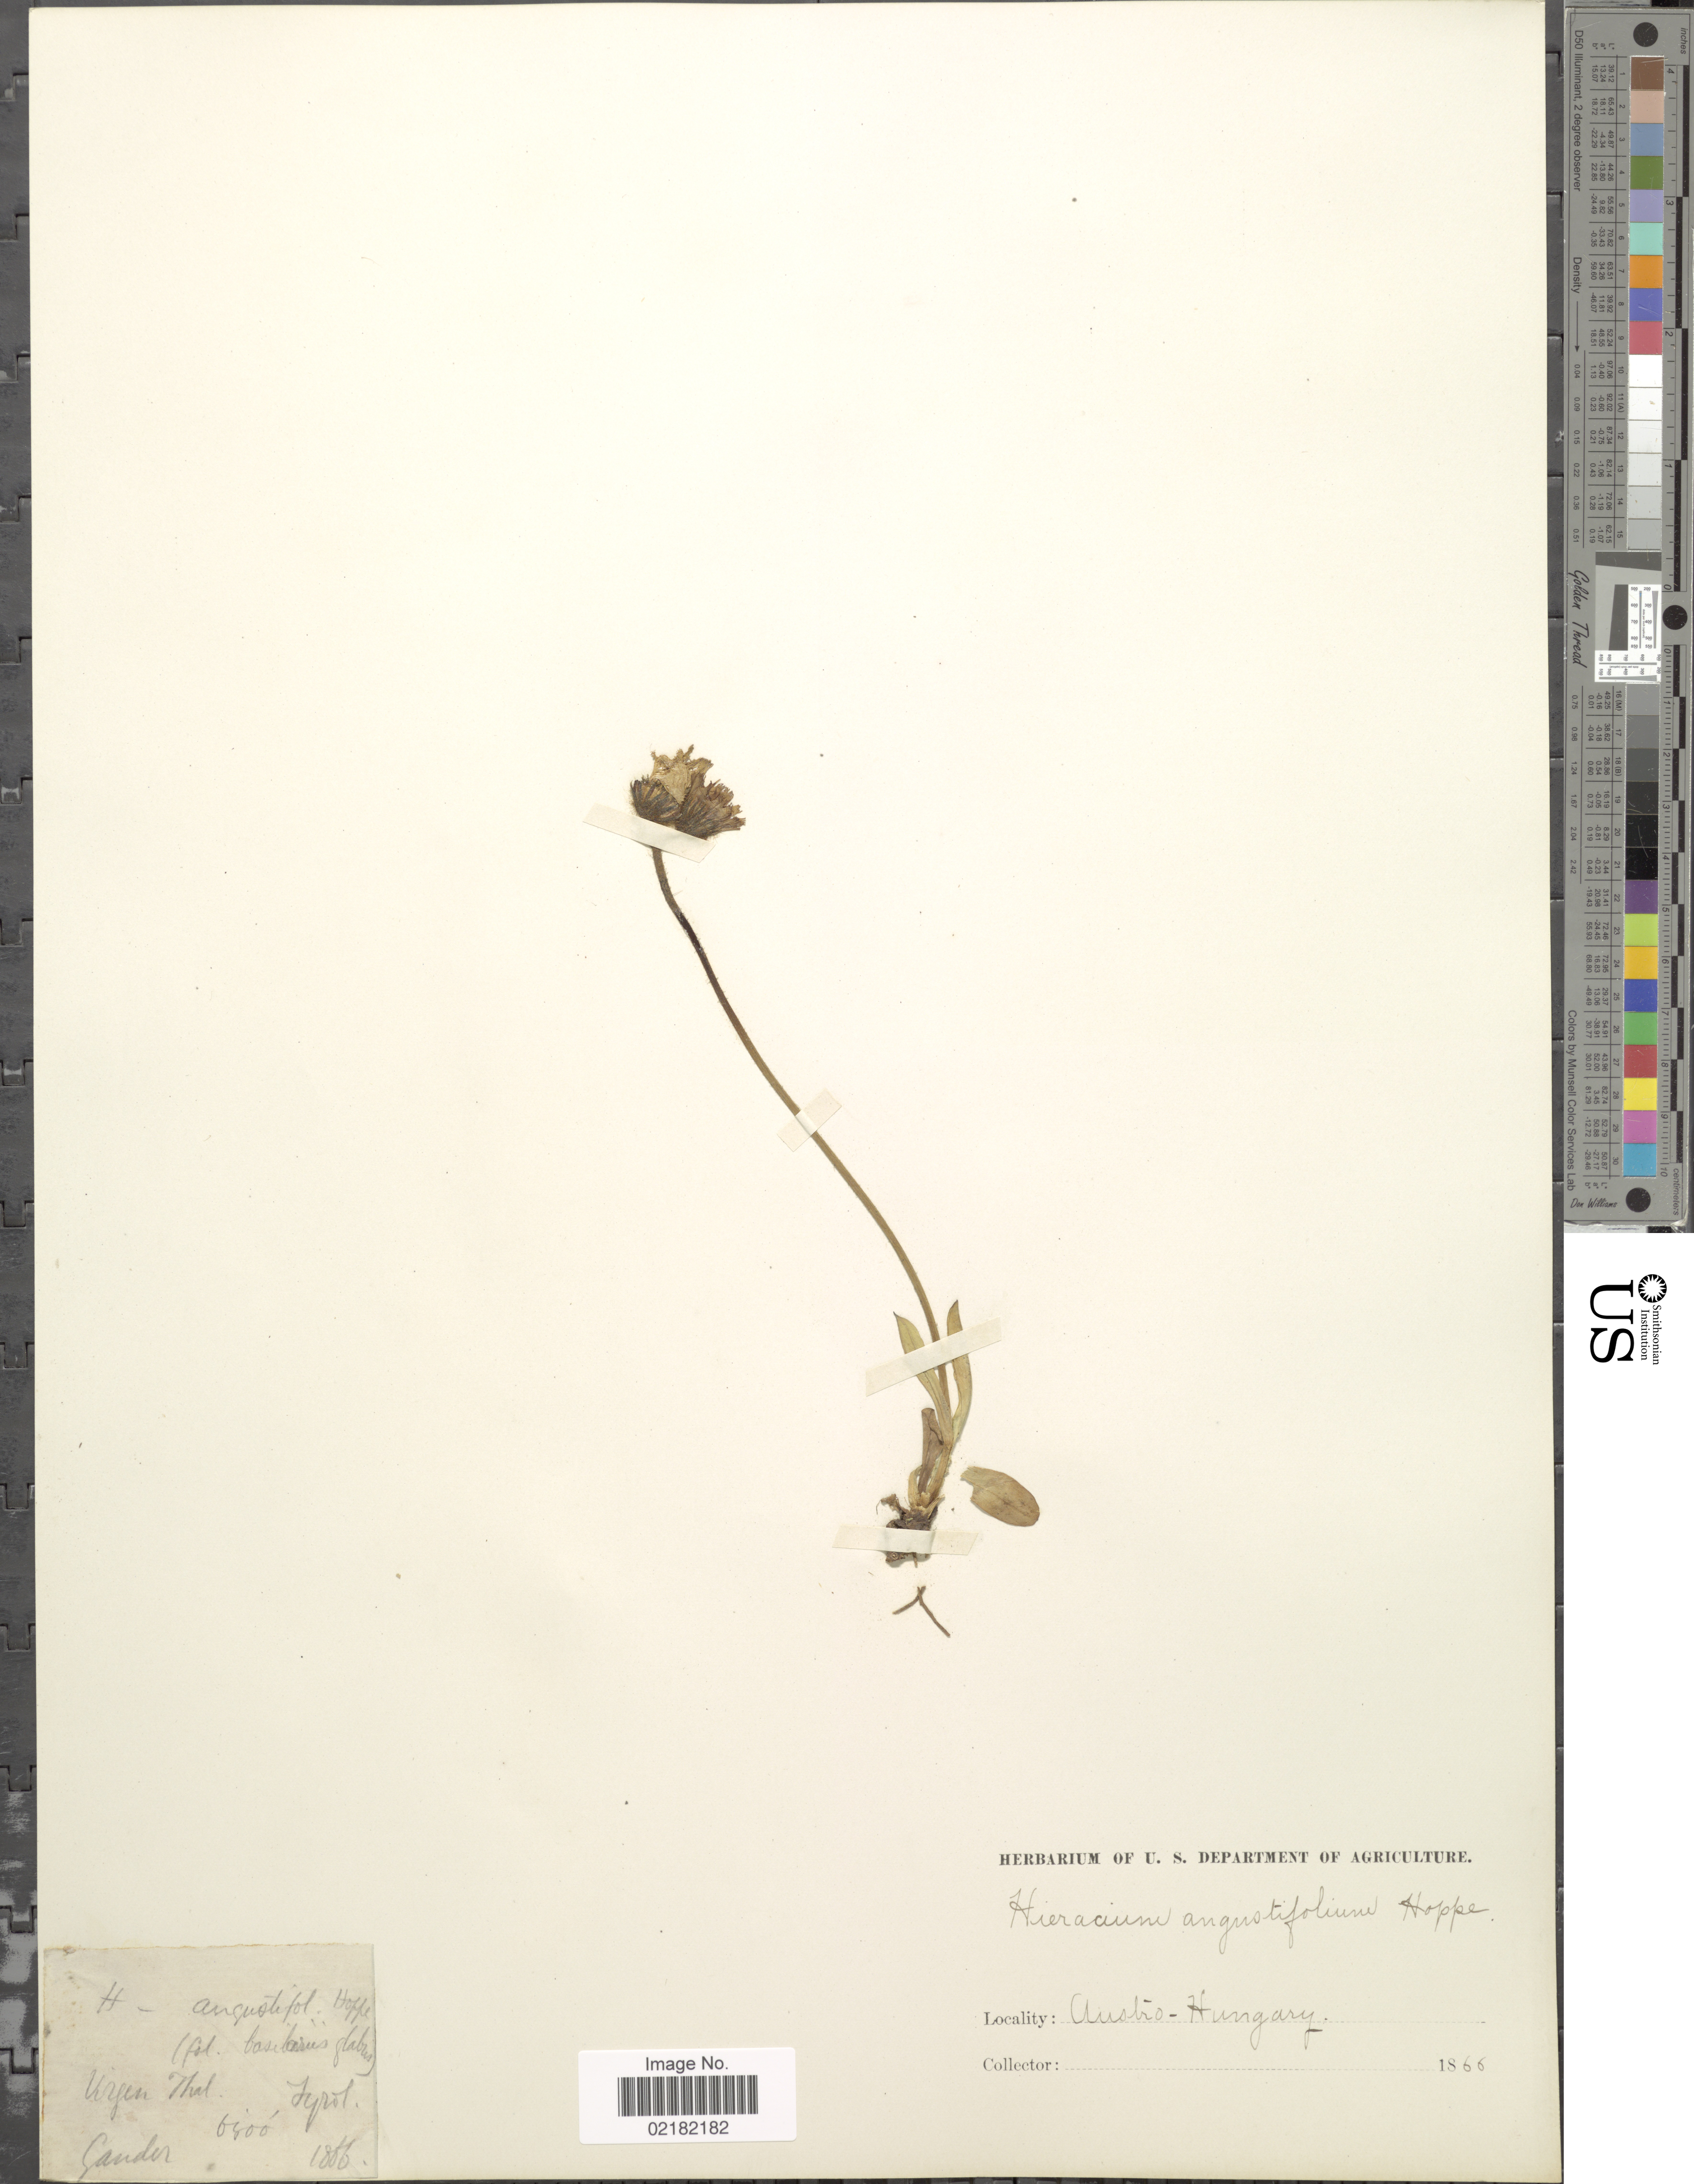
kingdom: Plantae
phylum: Tracheophyta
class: Magnoliopsida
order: Asterales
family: Asteraceae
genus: Pilosella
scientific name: Pilosella glacialis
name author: F.W. Schultz & Sch. Bip.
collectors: -- Gander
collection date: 1866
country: Austria / Italy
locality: Austro-Hungary, Urgen That, Tyrol. [interpreted]